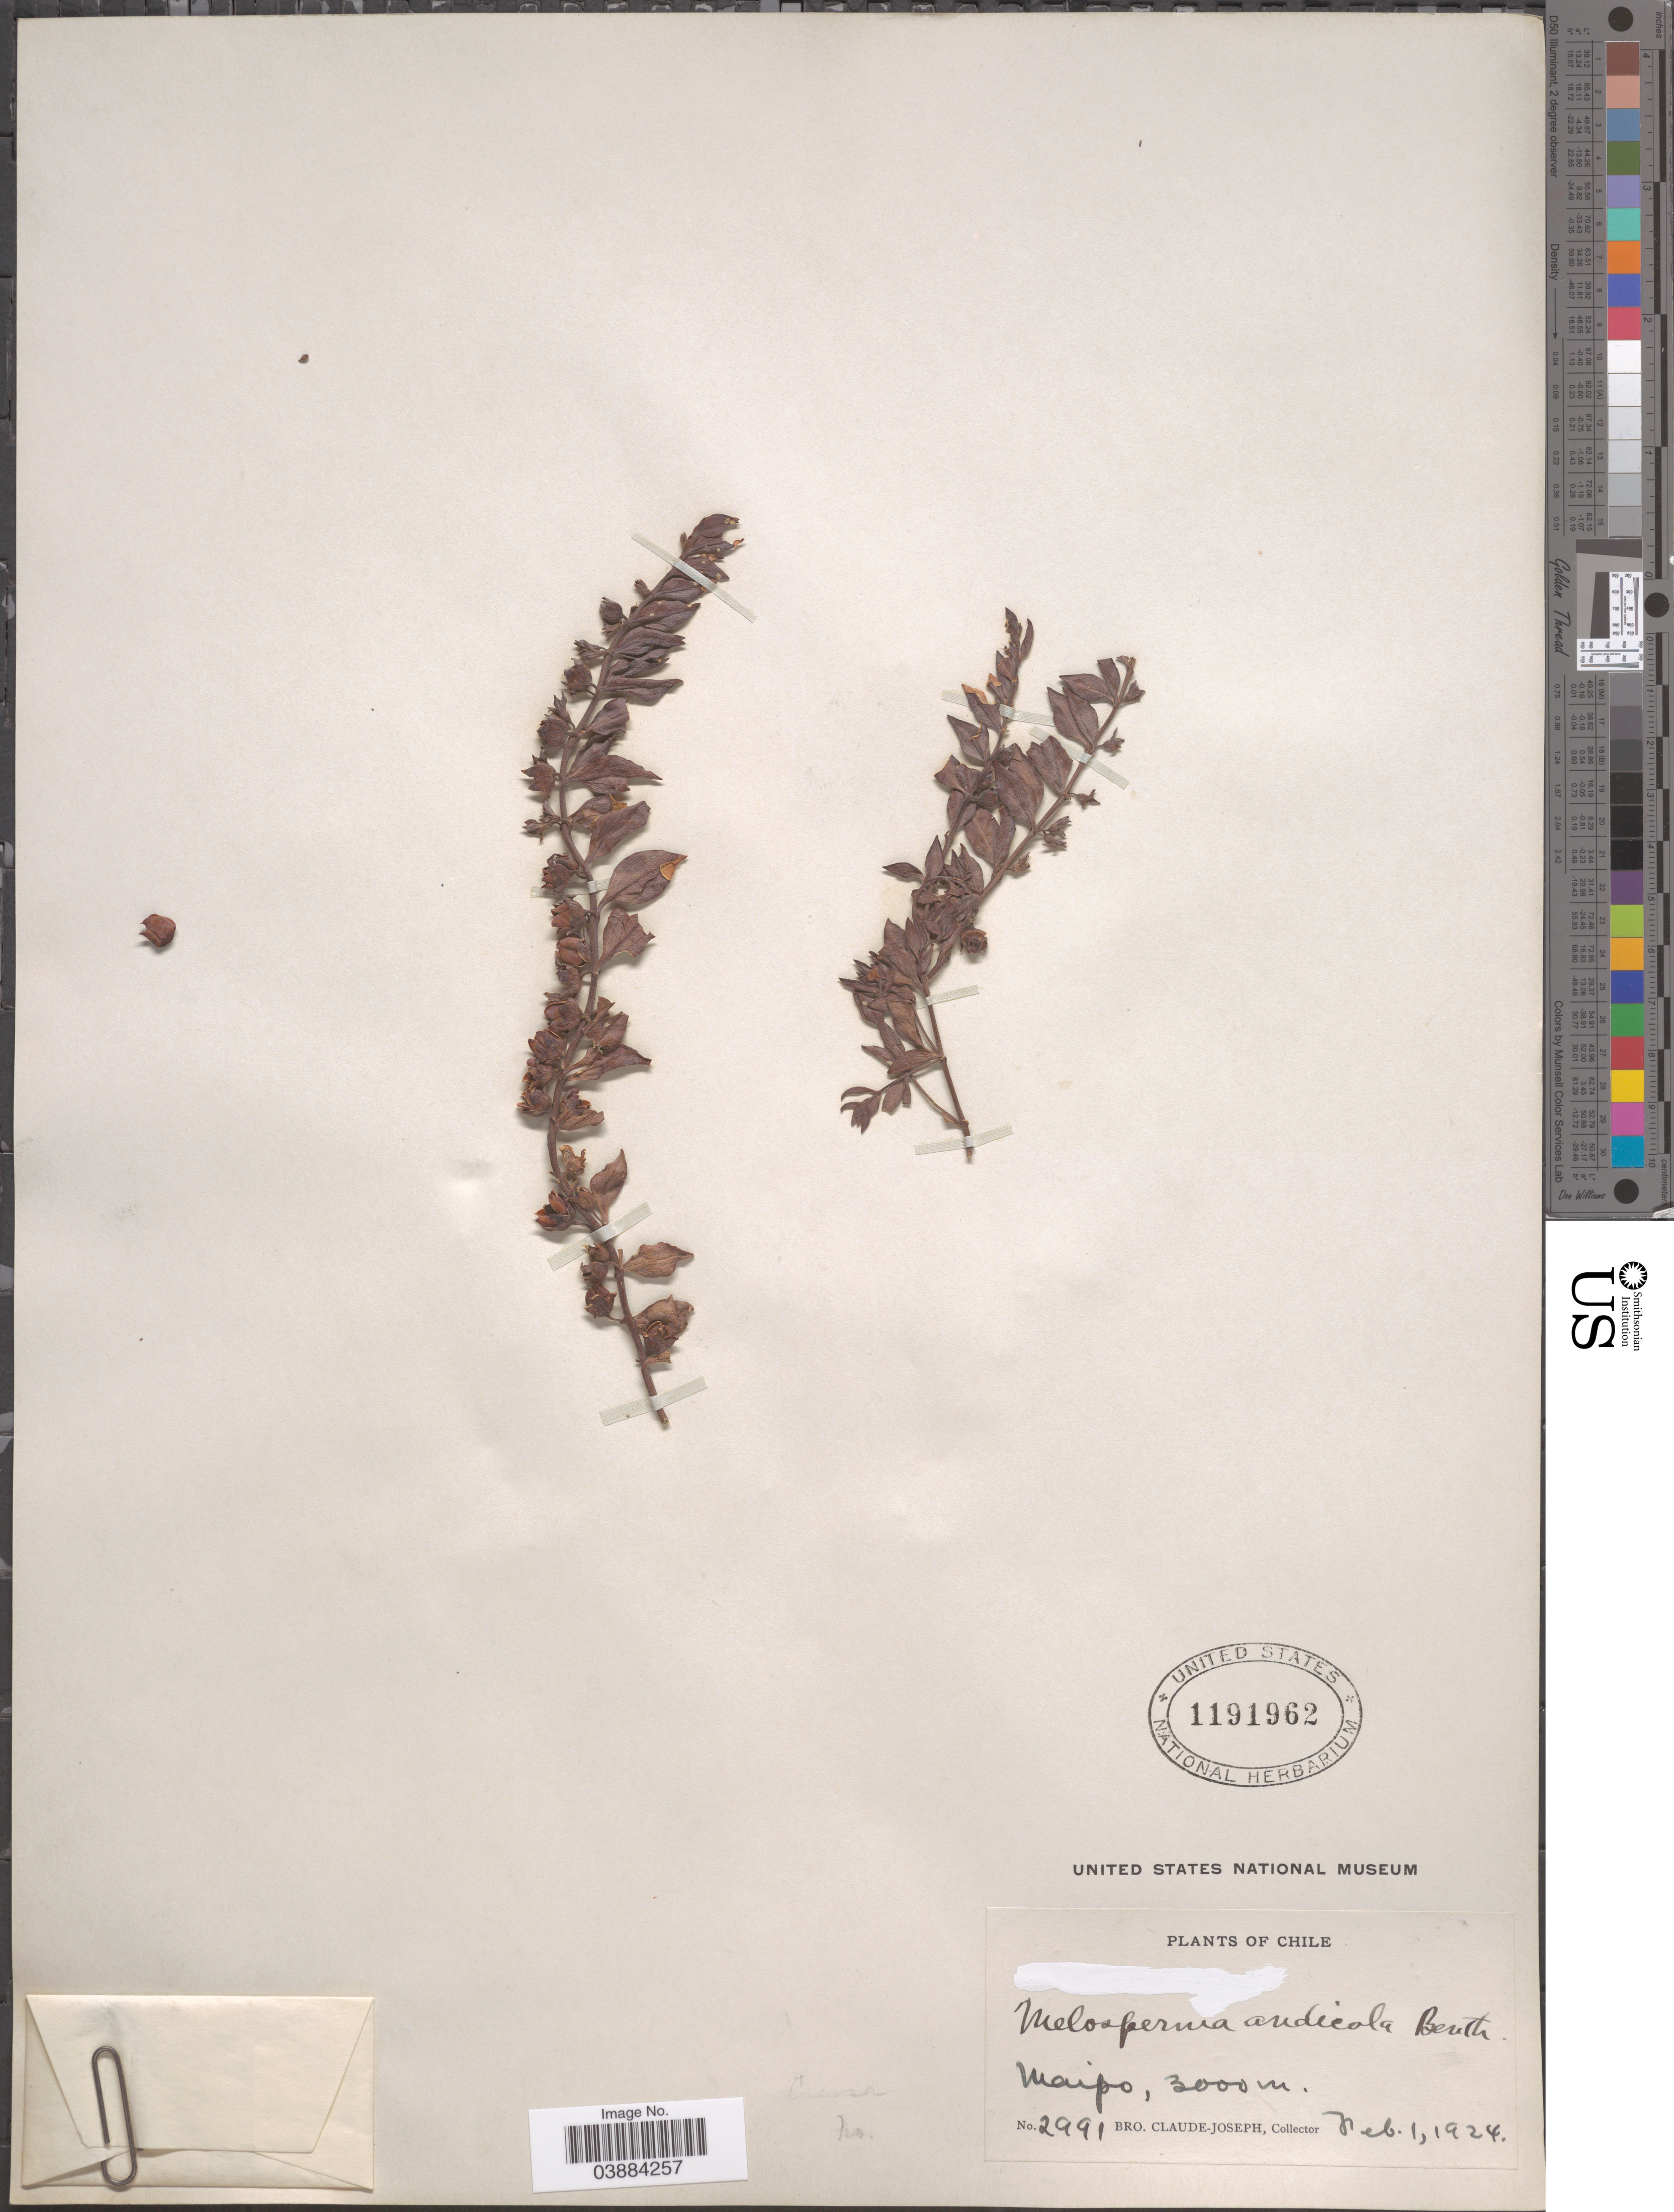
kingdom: Plantae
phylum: Tracheophyta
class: Magnoliopsida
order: Lamiales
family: Plantaginaceae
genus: Melosperma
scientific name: Melosperma andicola var. andicola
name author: Benth.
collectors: Bro. Claude-Joseph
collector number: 2991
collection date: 1924-02-01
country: Chile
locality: Maipo.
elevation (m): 3000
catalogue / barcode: US 1191962